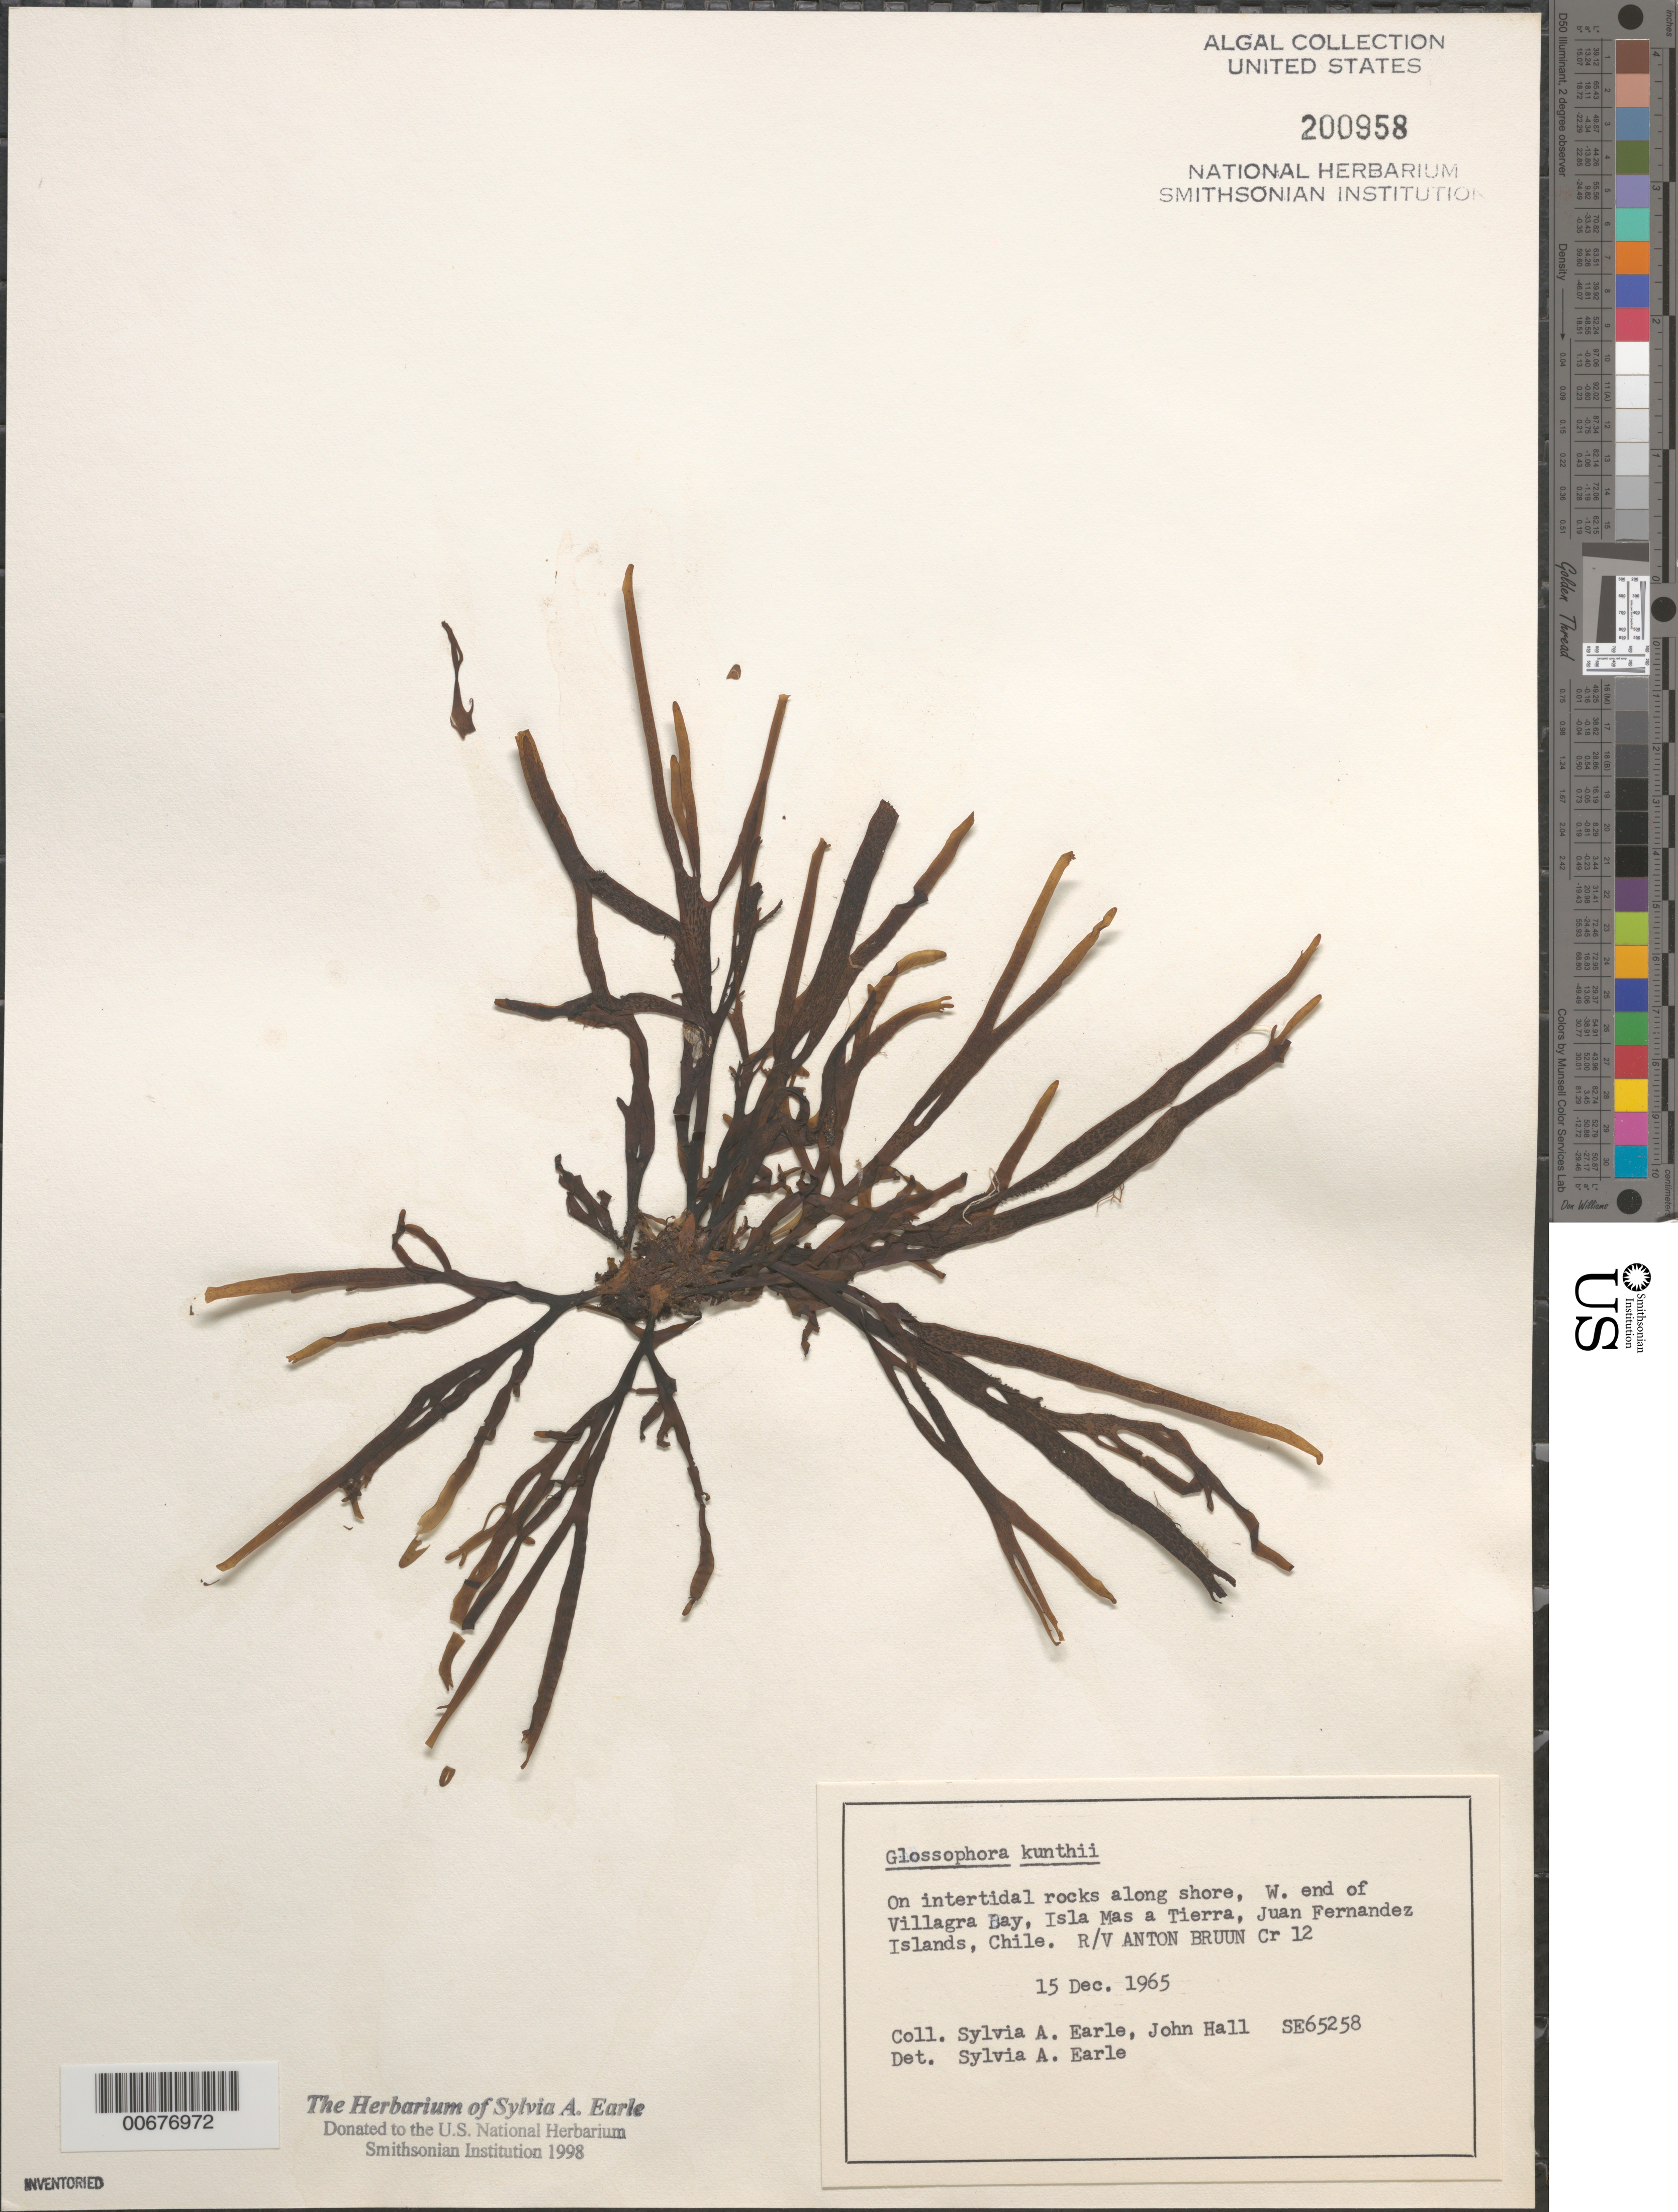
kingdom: Chromista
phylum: Ochrophyta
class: Phaeophyceae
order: Dictyotales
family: Dictyotaceae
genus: Dictyota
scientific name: Dictyota kunthii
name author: (C. Agardh) Grev.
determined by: Algae name updating Project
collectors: S. A. Earle & J. Hall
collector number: SE 65258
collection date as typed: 15 Dec 1965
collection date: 1965-12-15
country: Chile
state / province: Valparaíso (V)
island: Isla Más a Tierra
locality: Villagra Bay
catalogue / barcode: US 200958